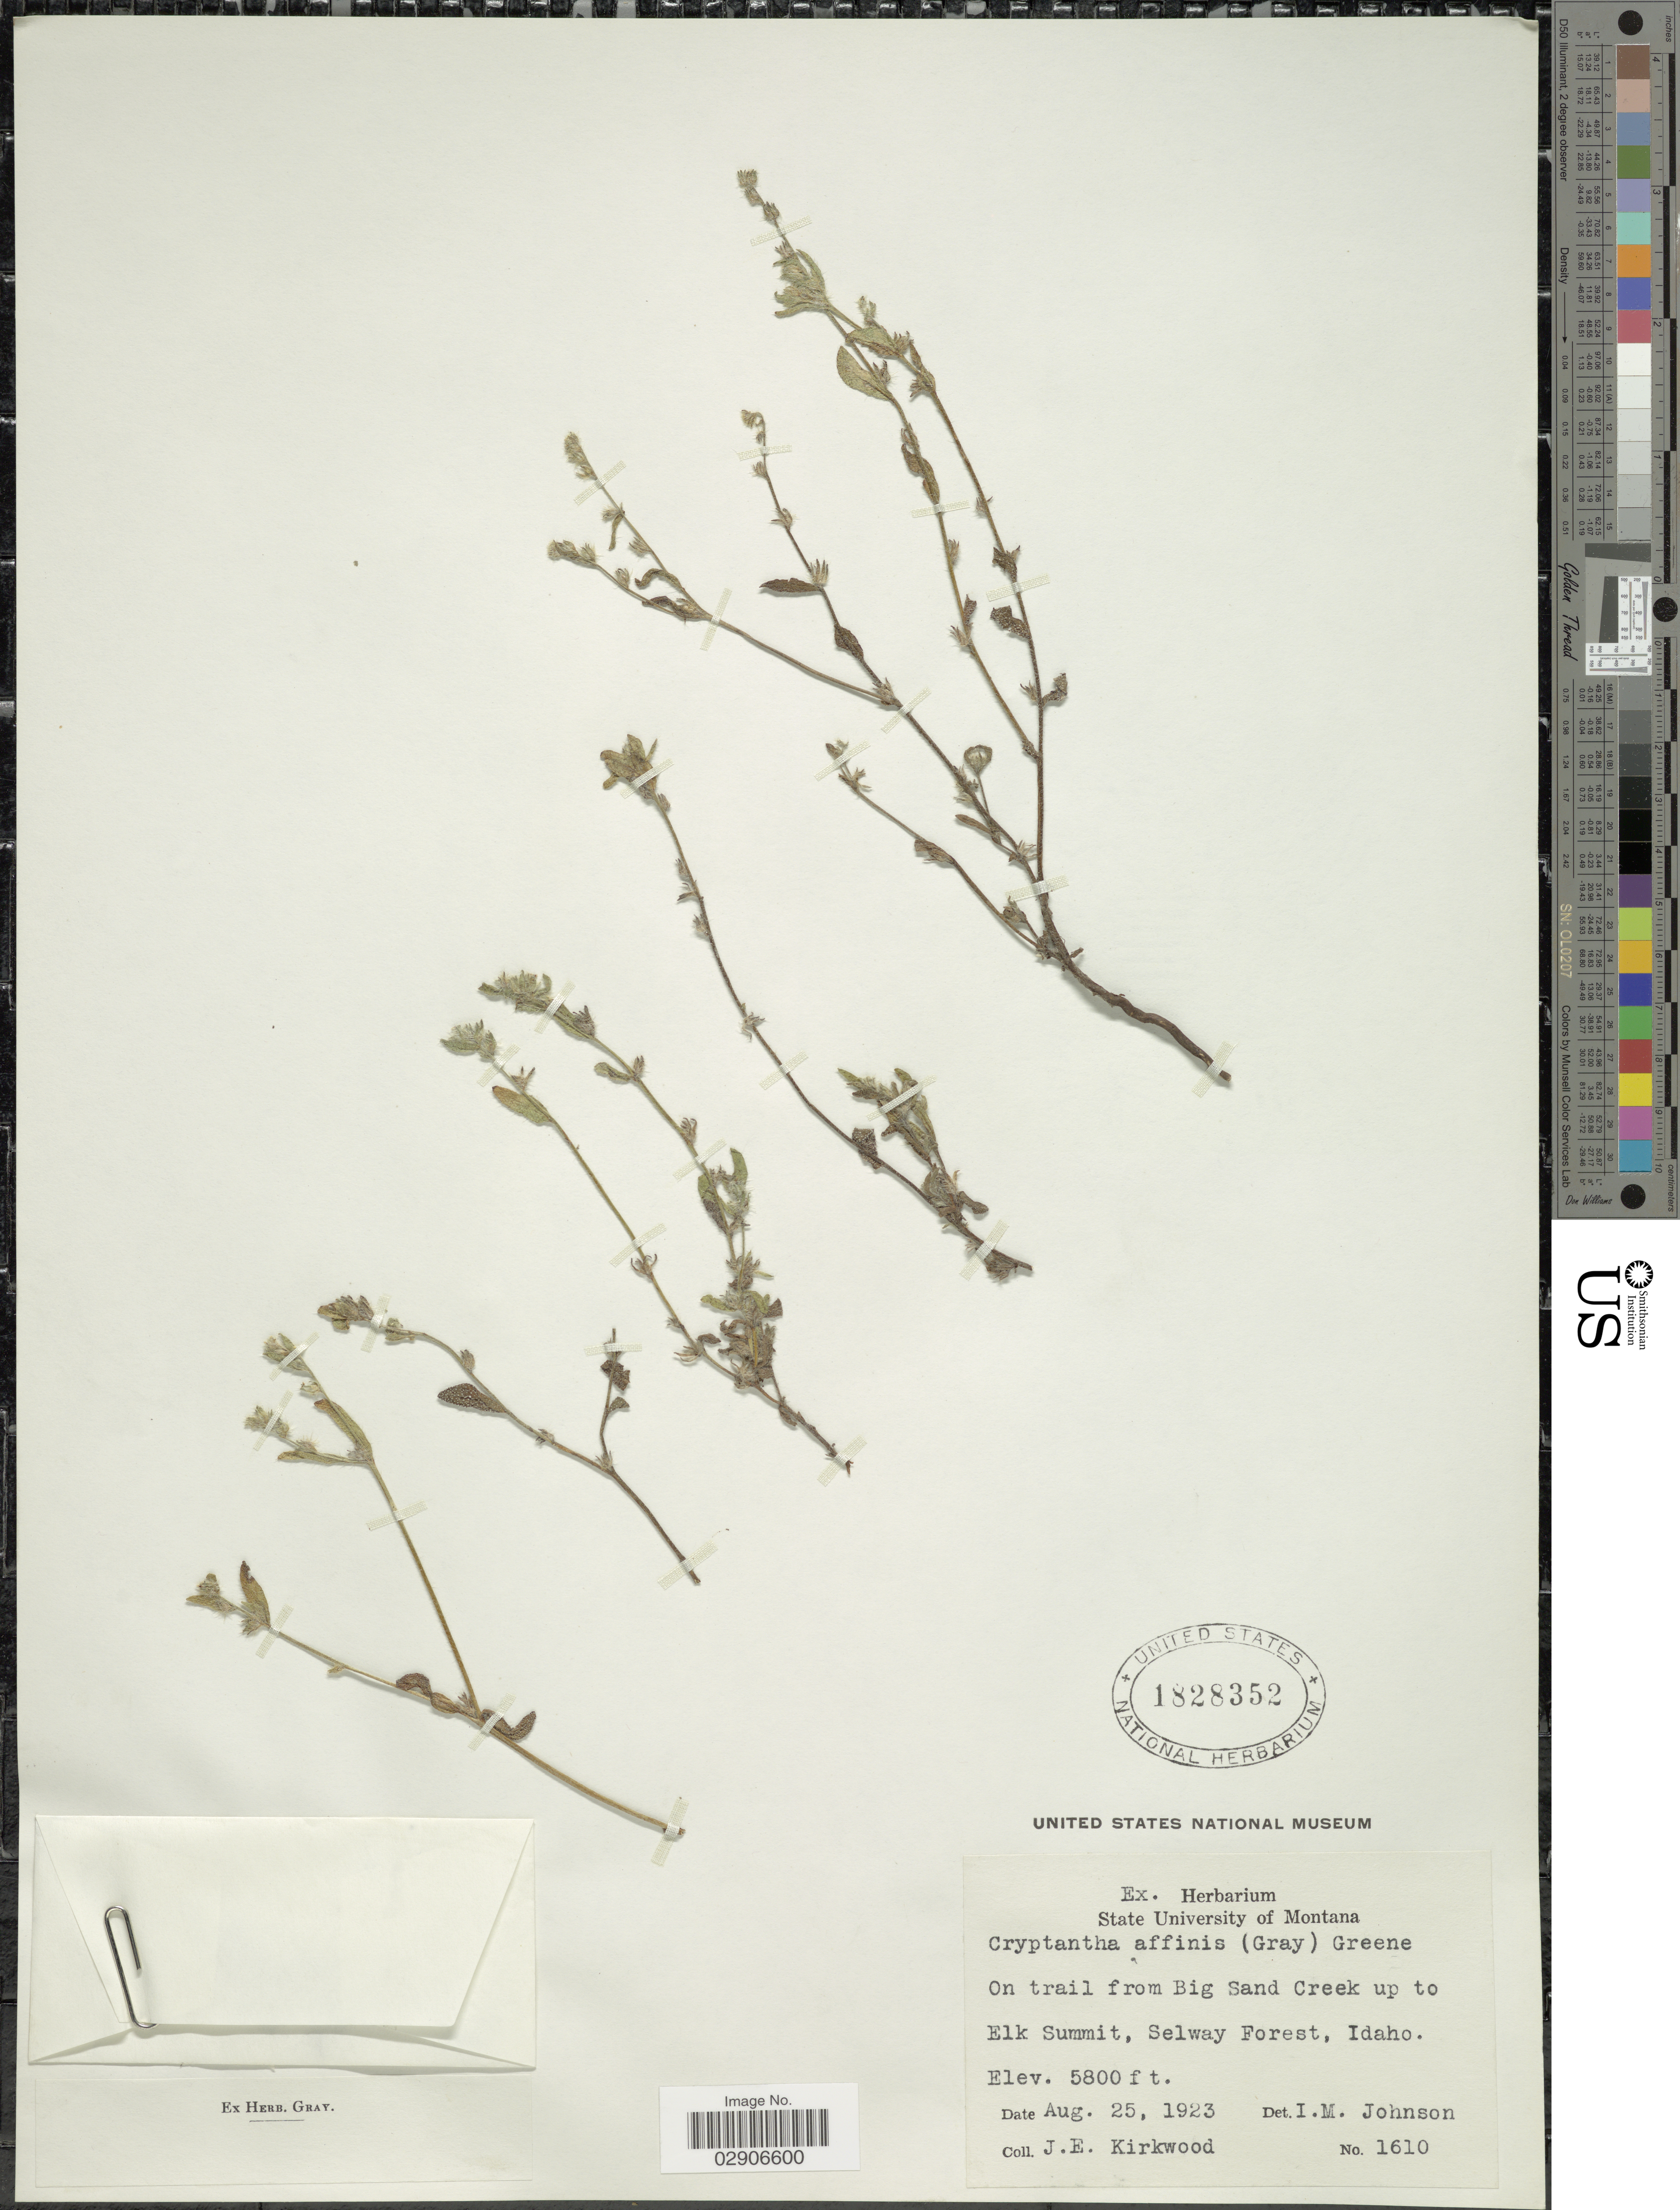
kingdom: Plantae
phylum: Tracheophyta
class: Magnoliopsida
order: Boraginales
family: Boraginaceae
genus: Cryptantha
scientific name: Cryptantha affinis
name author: (A. Gray) Greene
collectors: J. Kirkwood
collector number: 1610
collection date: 1923-08-25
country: United States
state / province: Idaho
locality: Elk Summit, Selway Forest, Idaho.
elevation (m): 1768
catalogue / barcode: US 1828352